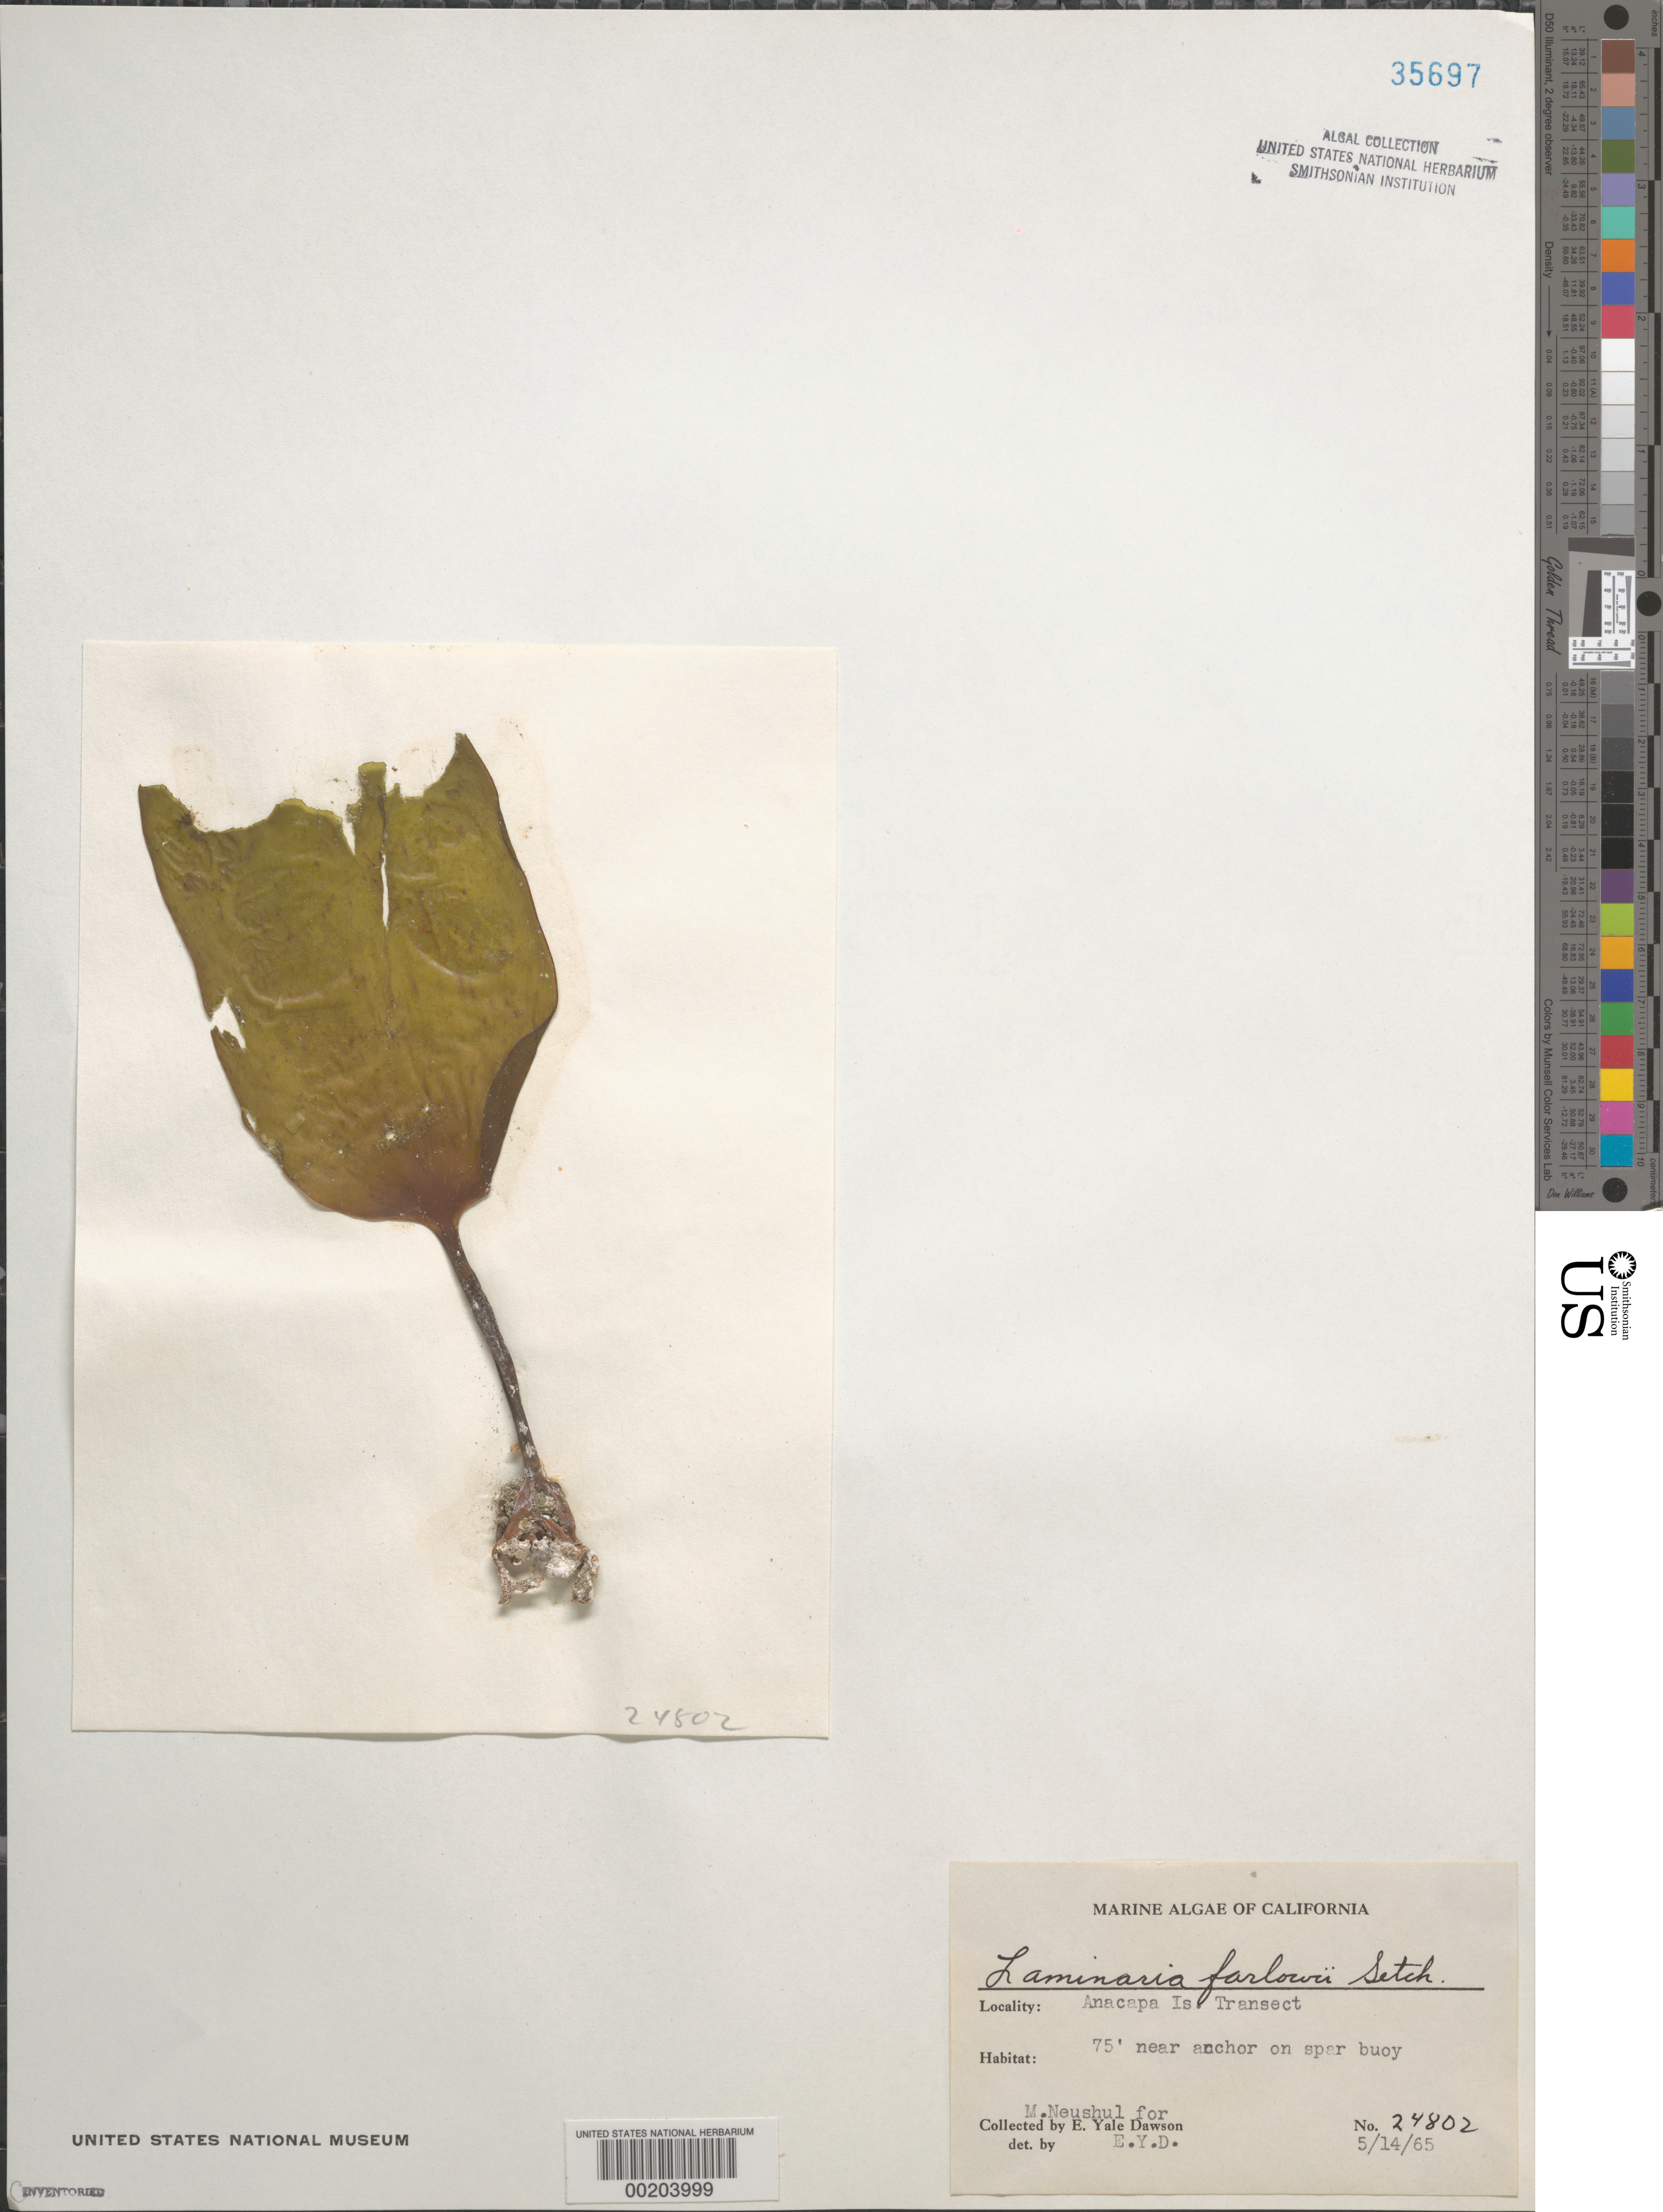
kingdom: Chromista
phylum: Ochrophyta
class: Phaeophyceae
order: Laminariales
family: Laminariaceae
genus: Laminaria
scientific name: Laminaria farlowii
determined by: Dawson, E. Y.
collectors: M. Neushul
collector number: EYD 24802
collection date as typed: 14 May 1965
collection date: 1965-05-14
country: United States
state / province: California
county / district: Ventura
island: Anacapa Island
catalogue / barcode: US 35697